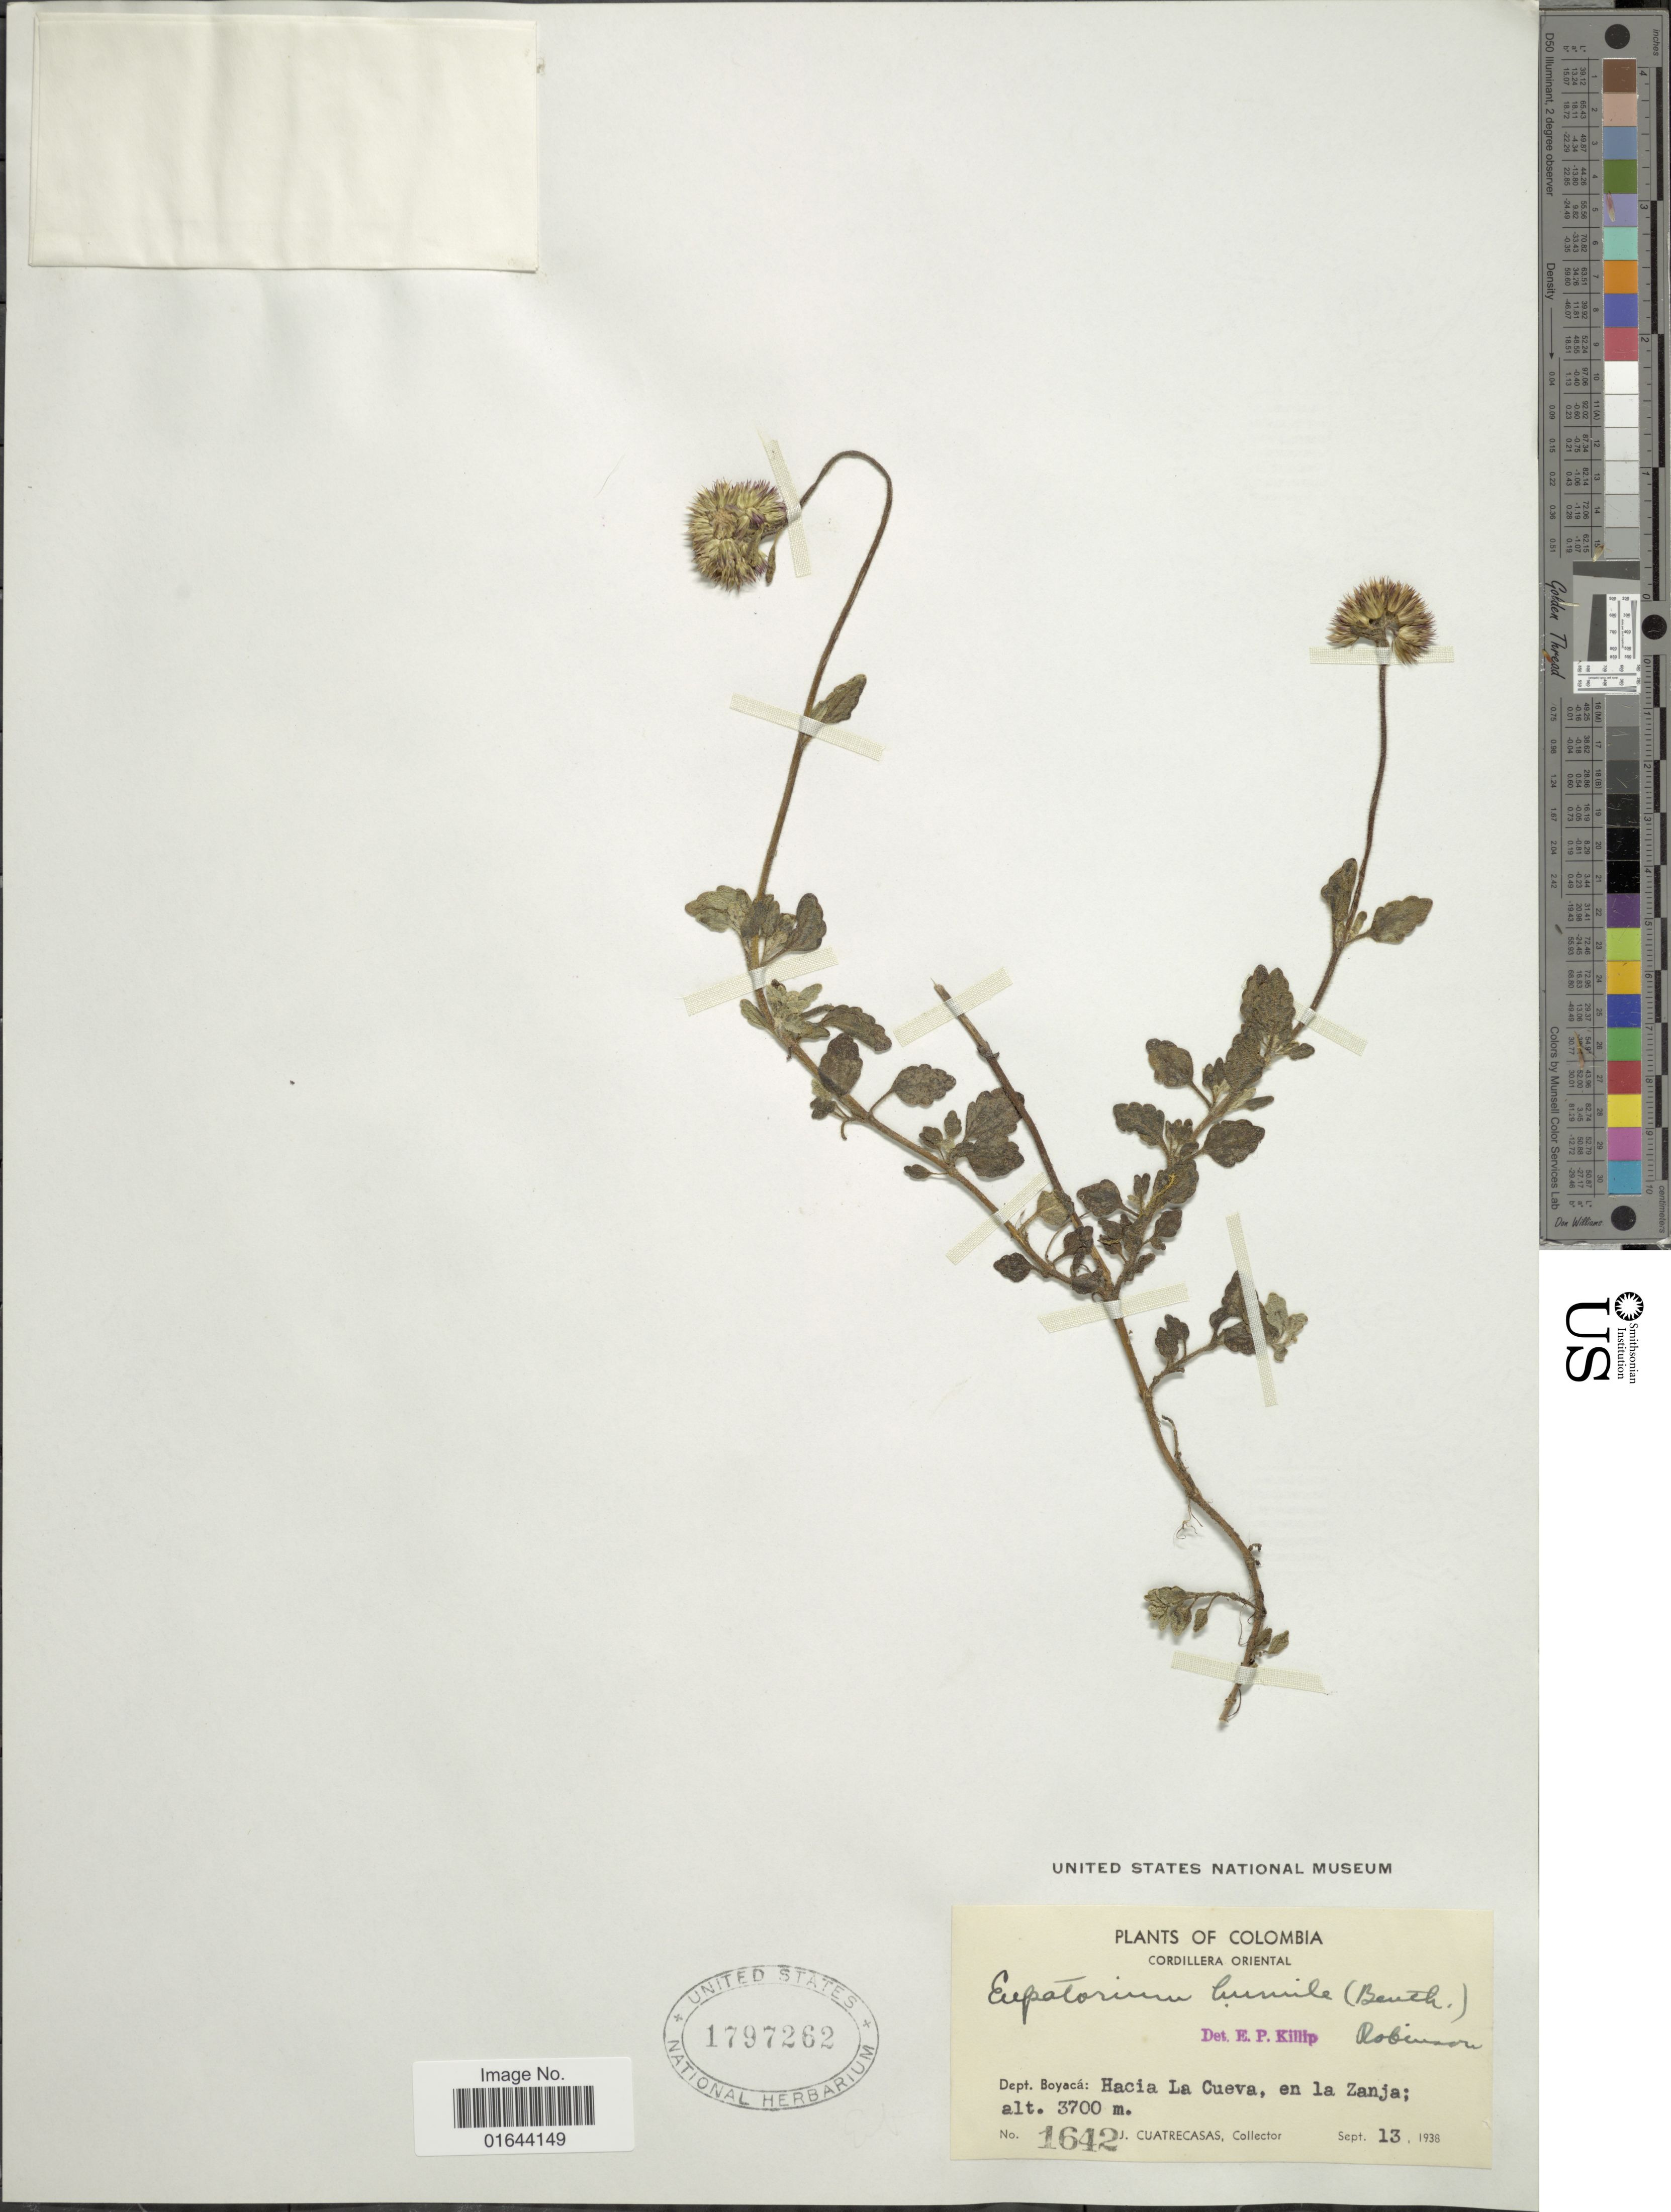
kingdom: Plantae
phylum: Tracheophyta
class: Magnoliopsida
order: Asterales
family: Asteraceae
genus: Lourteigia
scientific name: Lourteigia humilis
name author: (Benth.) R.M. King & H. Rob.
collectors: J. Cuatrecasas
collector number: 1642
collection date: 1938-09-13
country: Colombia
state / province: Boyacá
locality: Colombia. Dept. Boyaca: Hacia La Cueva, en la Zanja. Cordillera Oriental.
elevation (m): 3700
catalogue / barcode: US 1797262